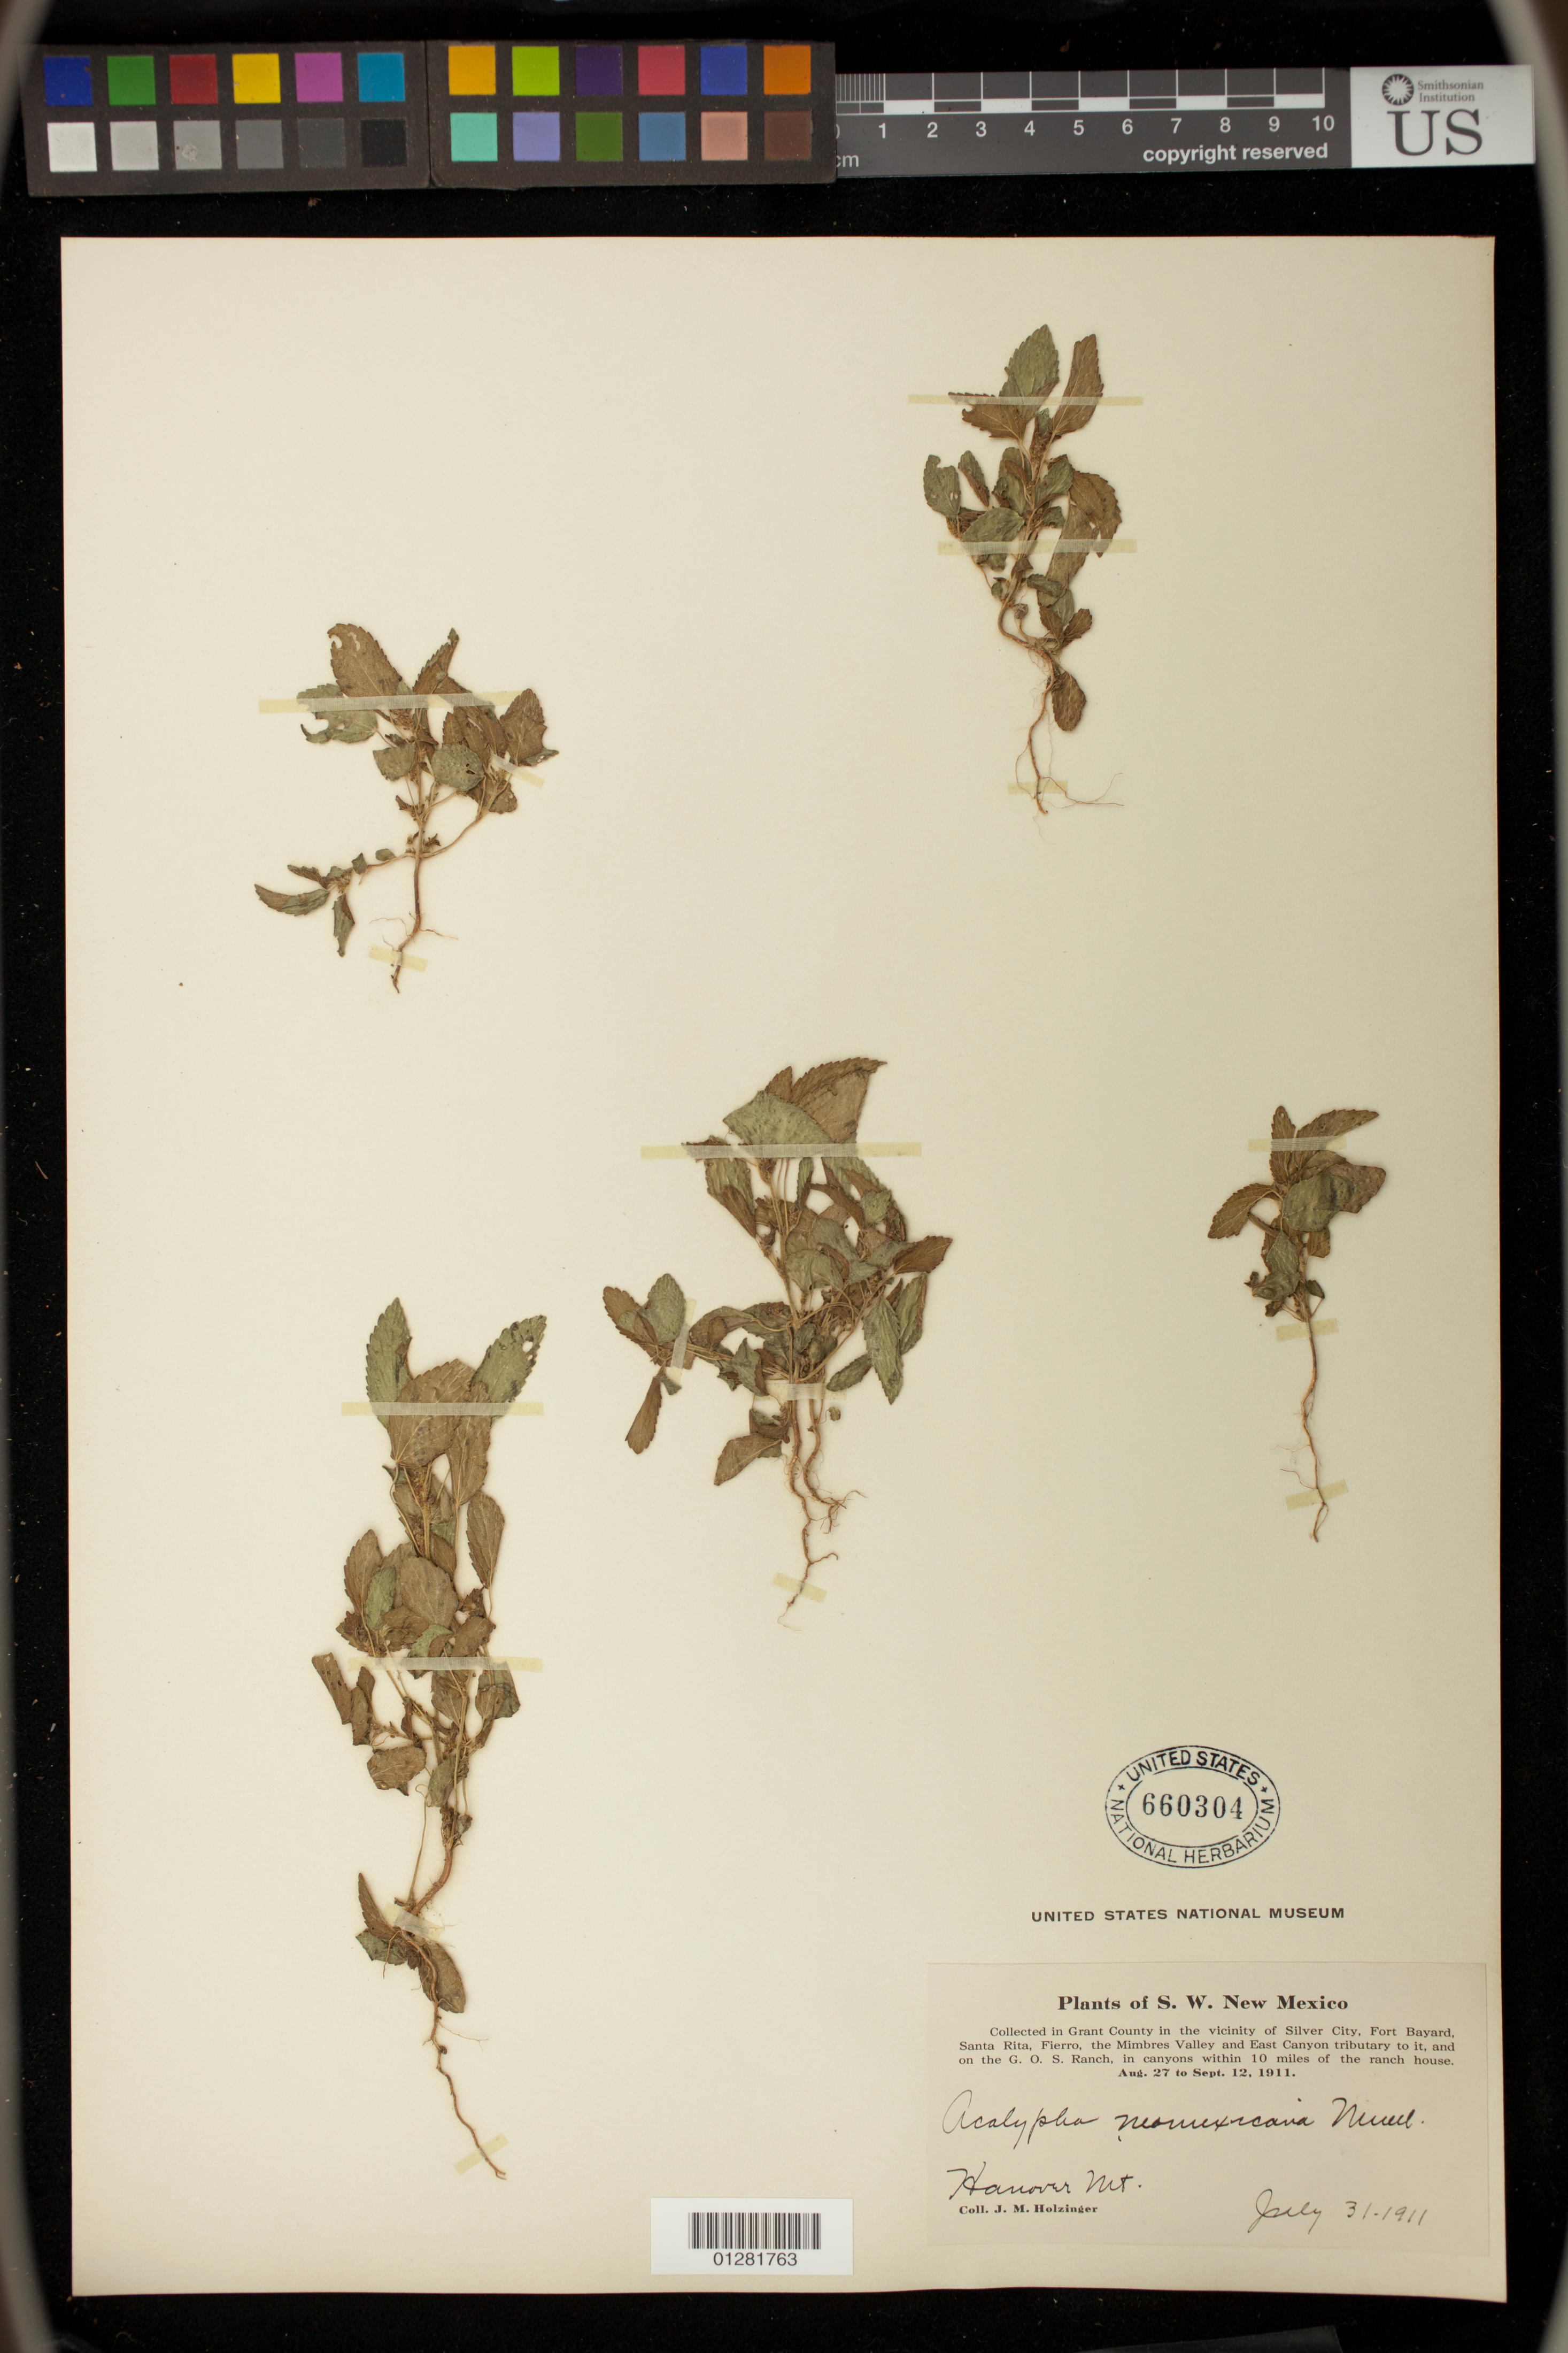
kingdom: Plantae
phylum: Tracheophyta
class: Magnoliopsida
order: Malpighiales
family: Euphorbiaceae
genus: Acalypha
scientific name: Acalypha neomexicana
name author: Müll. Arg.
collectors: J. M. Holzinger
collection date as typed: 31 Jul 1911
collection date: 1911-07-31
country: United States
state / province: New Mexico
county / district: Grant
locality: Hanover mt.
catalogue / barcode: US 660304